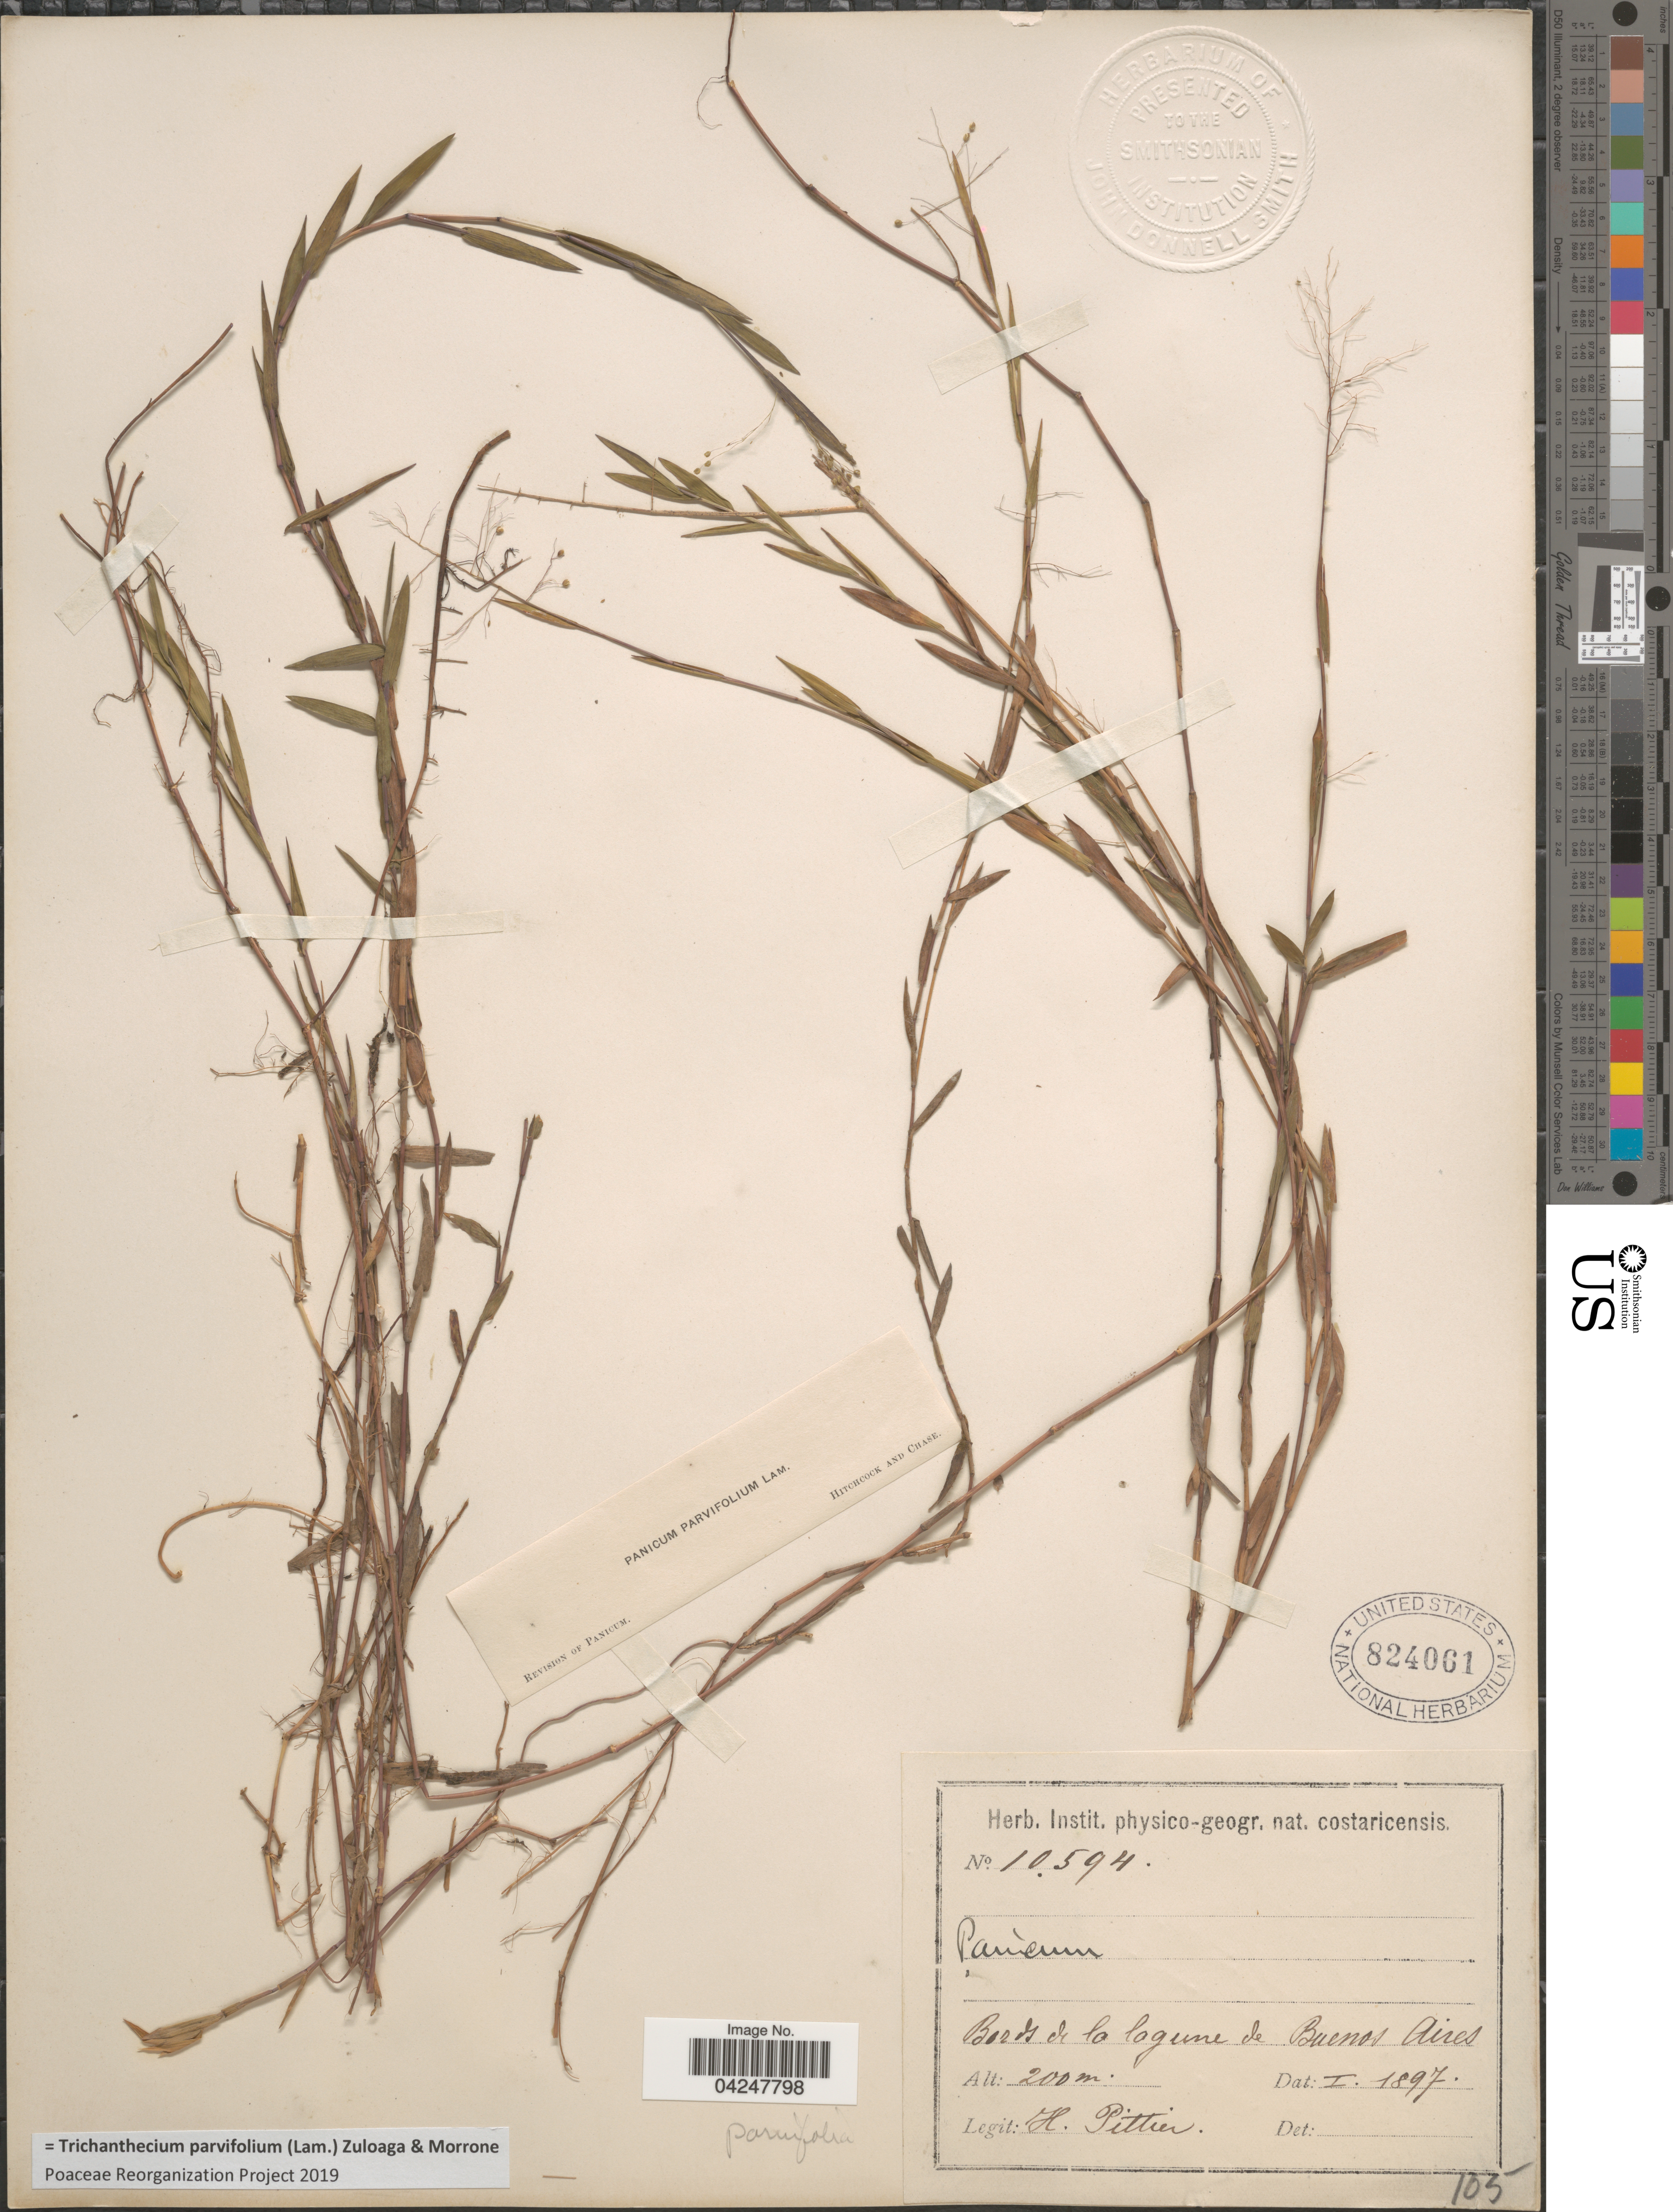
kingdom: Plantae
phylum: Tracheophyta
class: Liliopsida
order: Poales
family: Poaceae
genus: Trichanthecium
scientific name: Trichanthecium parvifolium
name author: (Lam.) Zuloaga & Morrone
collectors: H. F. Pittier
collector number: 10594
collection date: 1897-01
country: Costa Rica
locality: Bords de la lagune de Buenos Aires.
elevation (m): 200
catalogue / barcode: US 824061